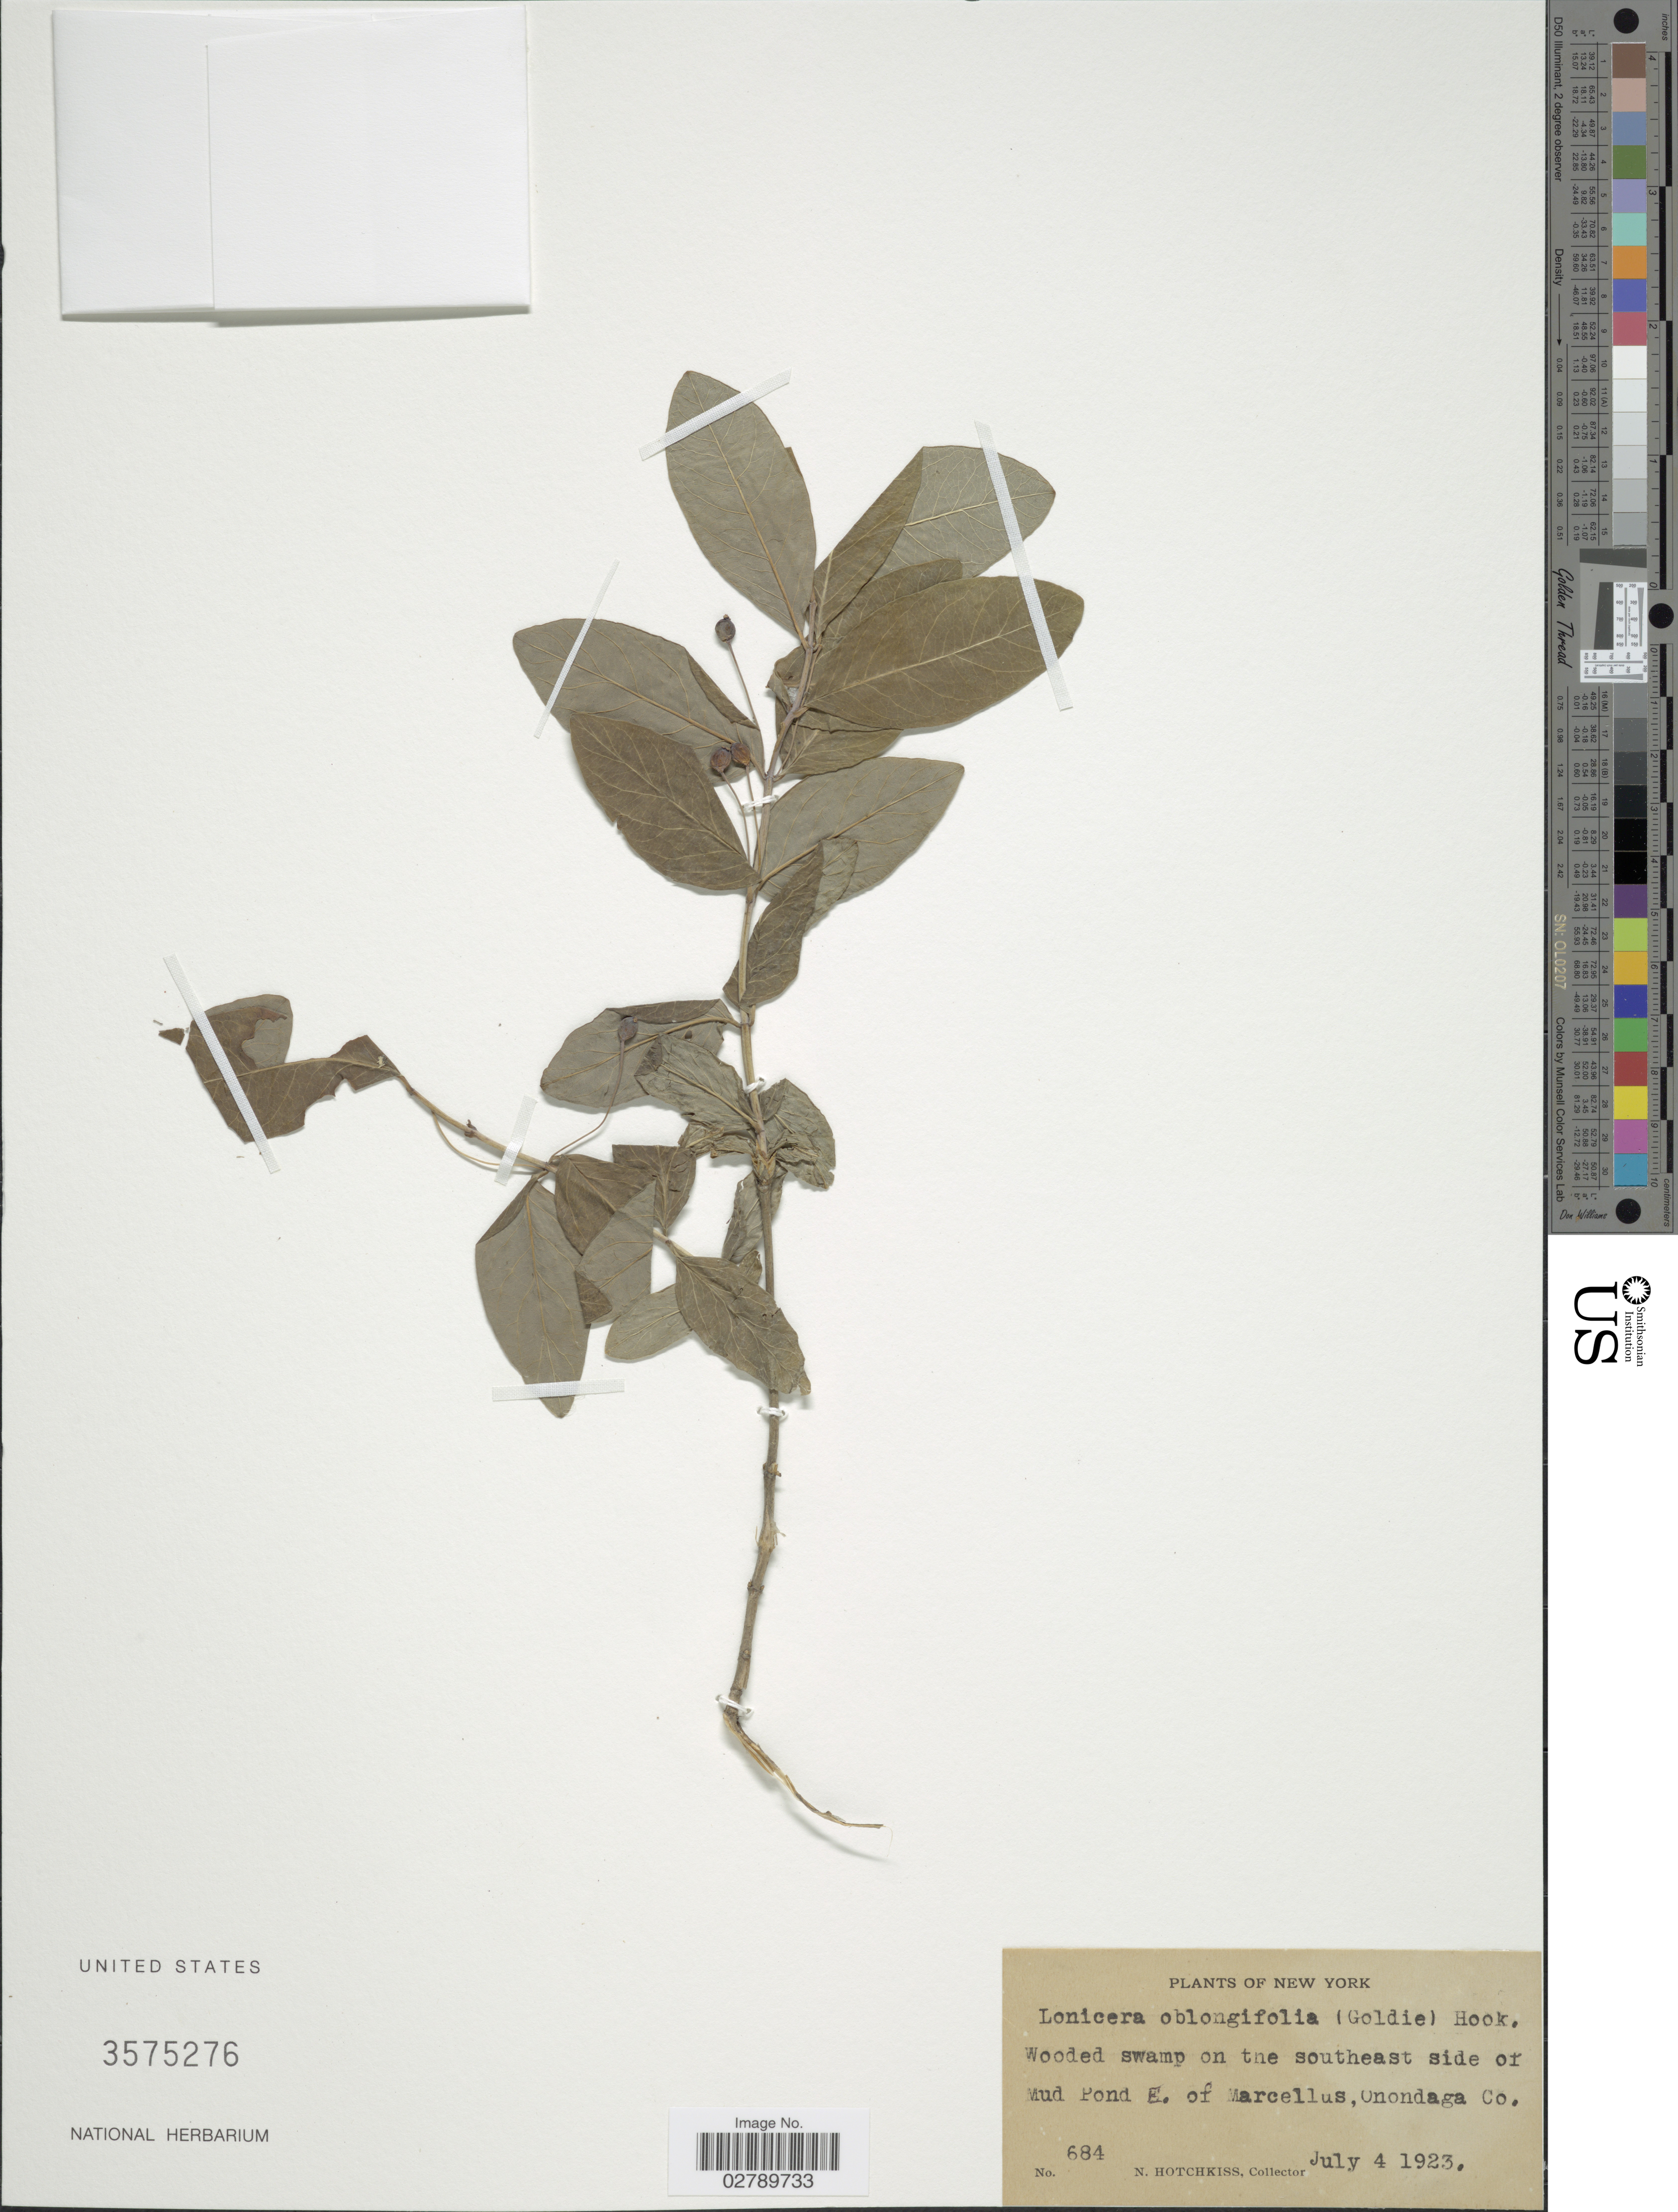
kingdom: Plantae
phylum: Tracheophyta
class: Magnoliopsida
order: Dipsacales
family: Caprifoliaceae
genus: Lonicera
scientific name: Lonicera oblongifolia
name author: Hook.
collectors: N. Hotchkiss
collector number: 684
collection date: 1923-07-04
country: United States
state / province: New York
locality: Wooded swamp on the southeast side of Mud Pond E. of Marcellus, Onondaga Co.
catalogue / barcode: US 3575276